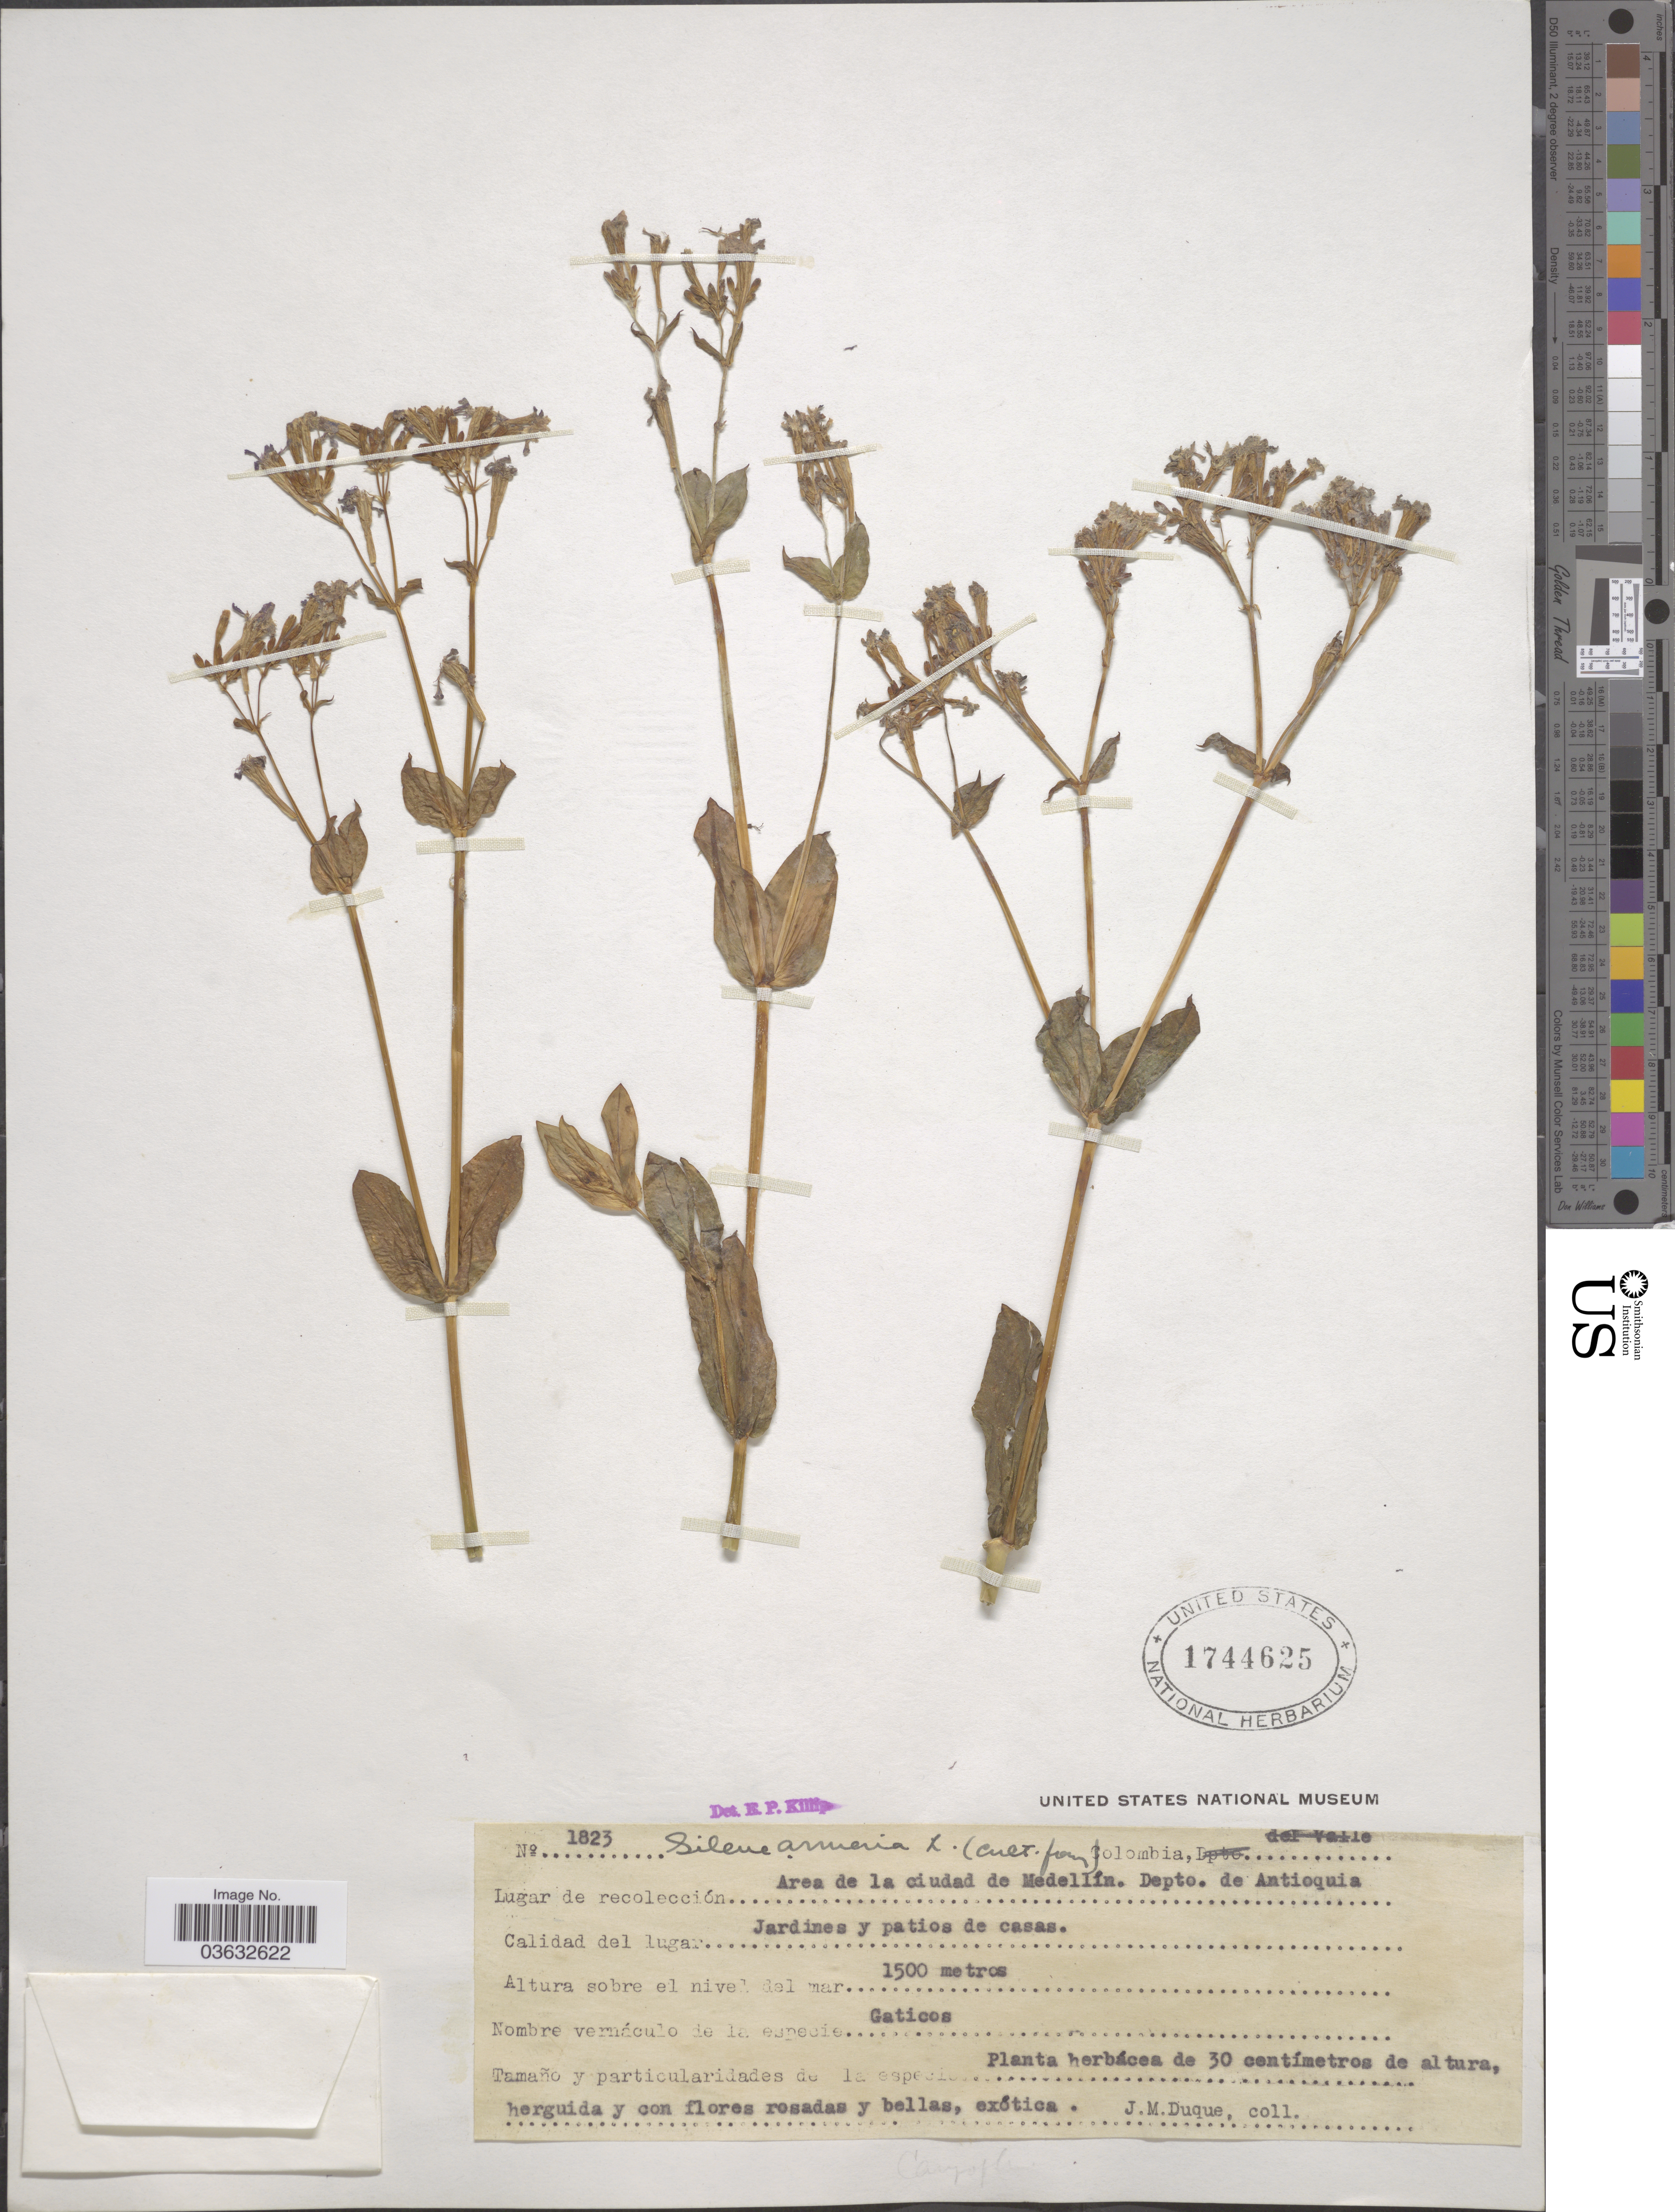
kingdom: Plantae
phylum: Tracheophyta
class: Magnoliopsida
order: Caryophyllales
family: Caryophyllaceae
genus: Atocion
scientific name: Atocion armeria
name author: (L.) Raf.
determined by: U.S. National Herbarium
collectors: J. Duque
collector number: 1823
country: Colombia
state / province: Antioquia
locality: Area de la ciudad de Medellín. Depto. de Antioquia. Jardines y patios de casas.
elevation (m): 1500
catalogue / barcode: US 1744625